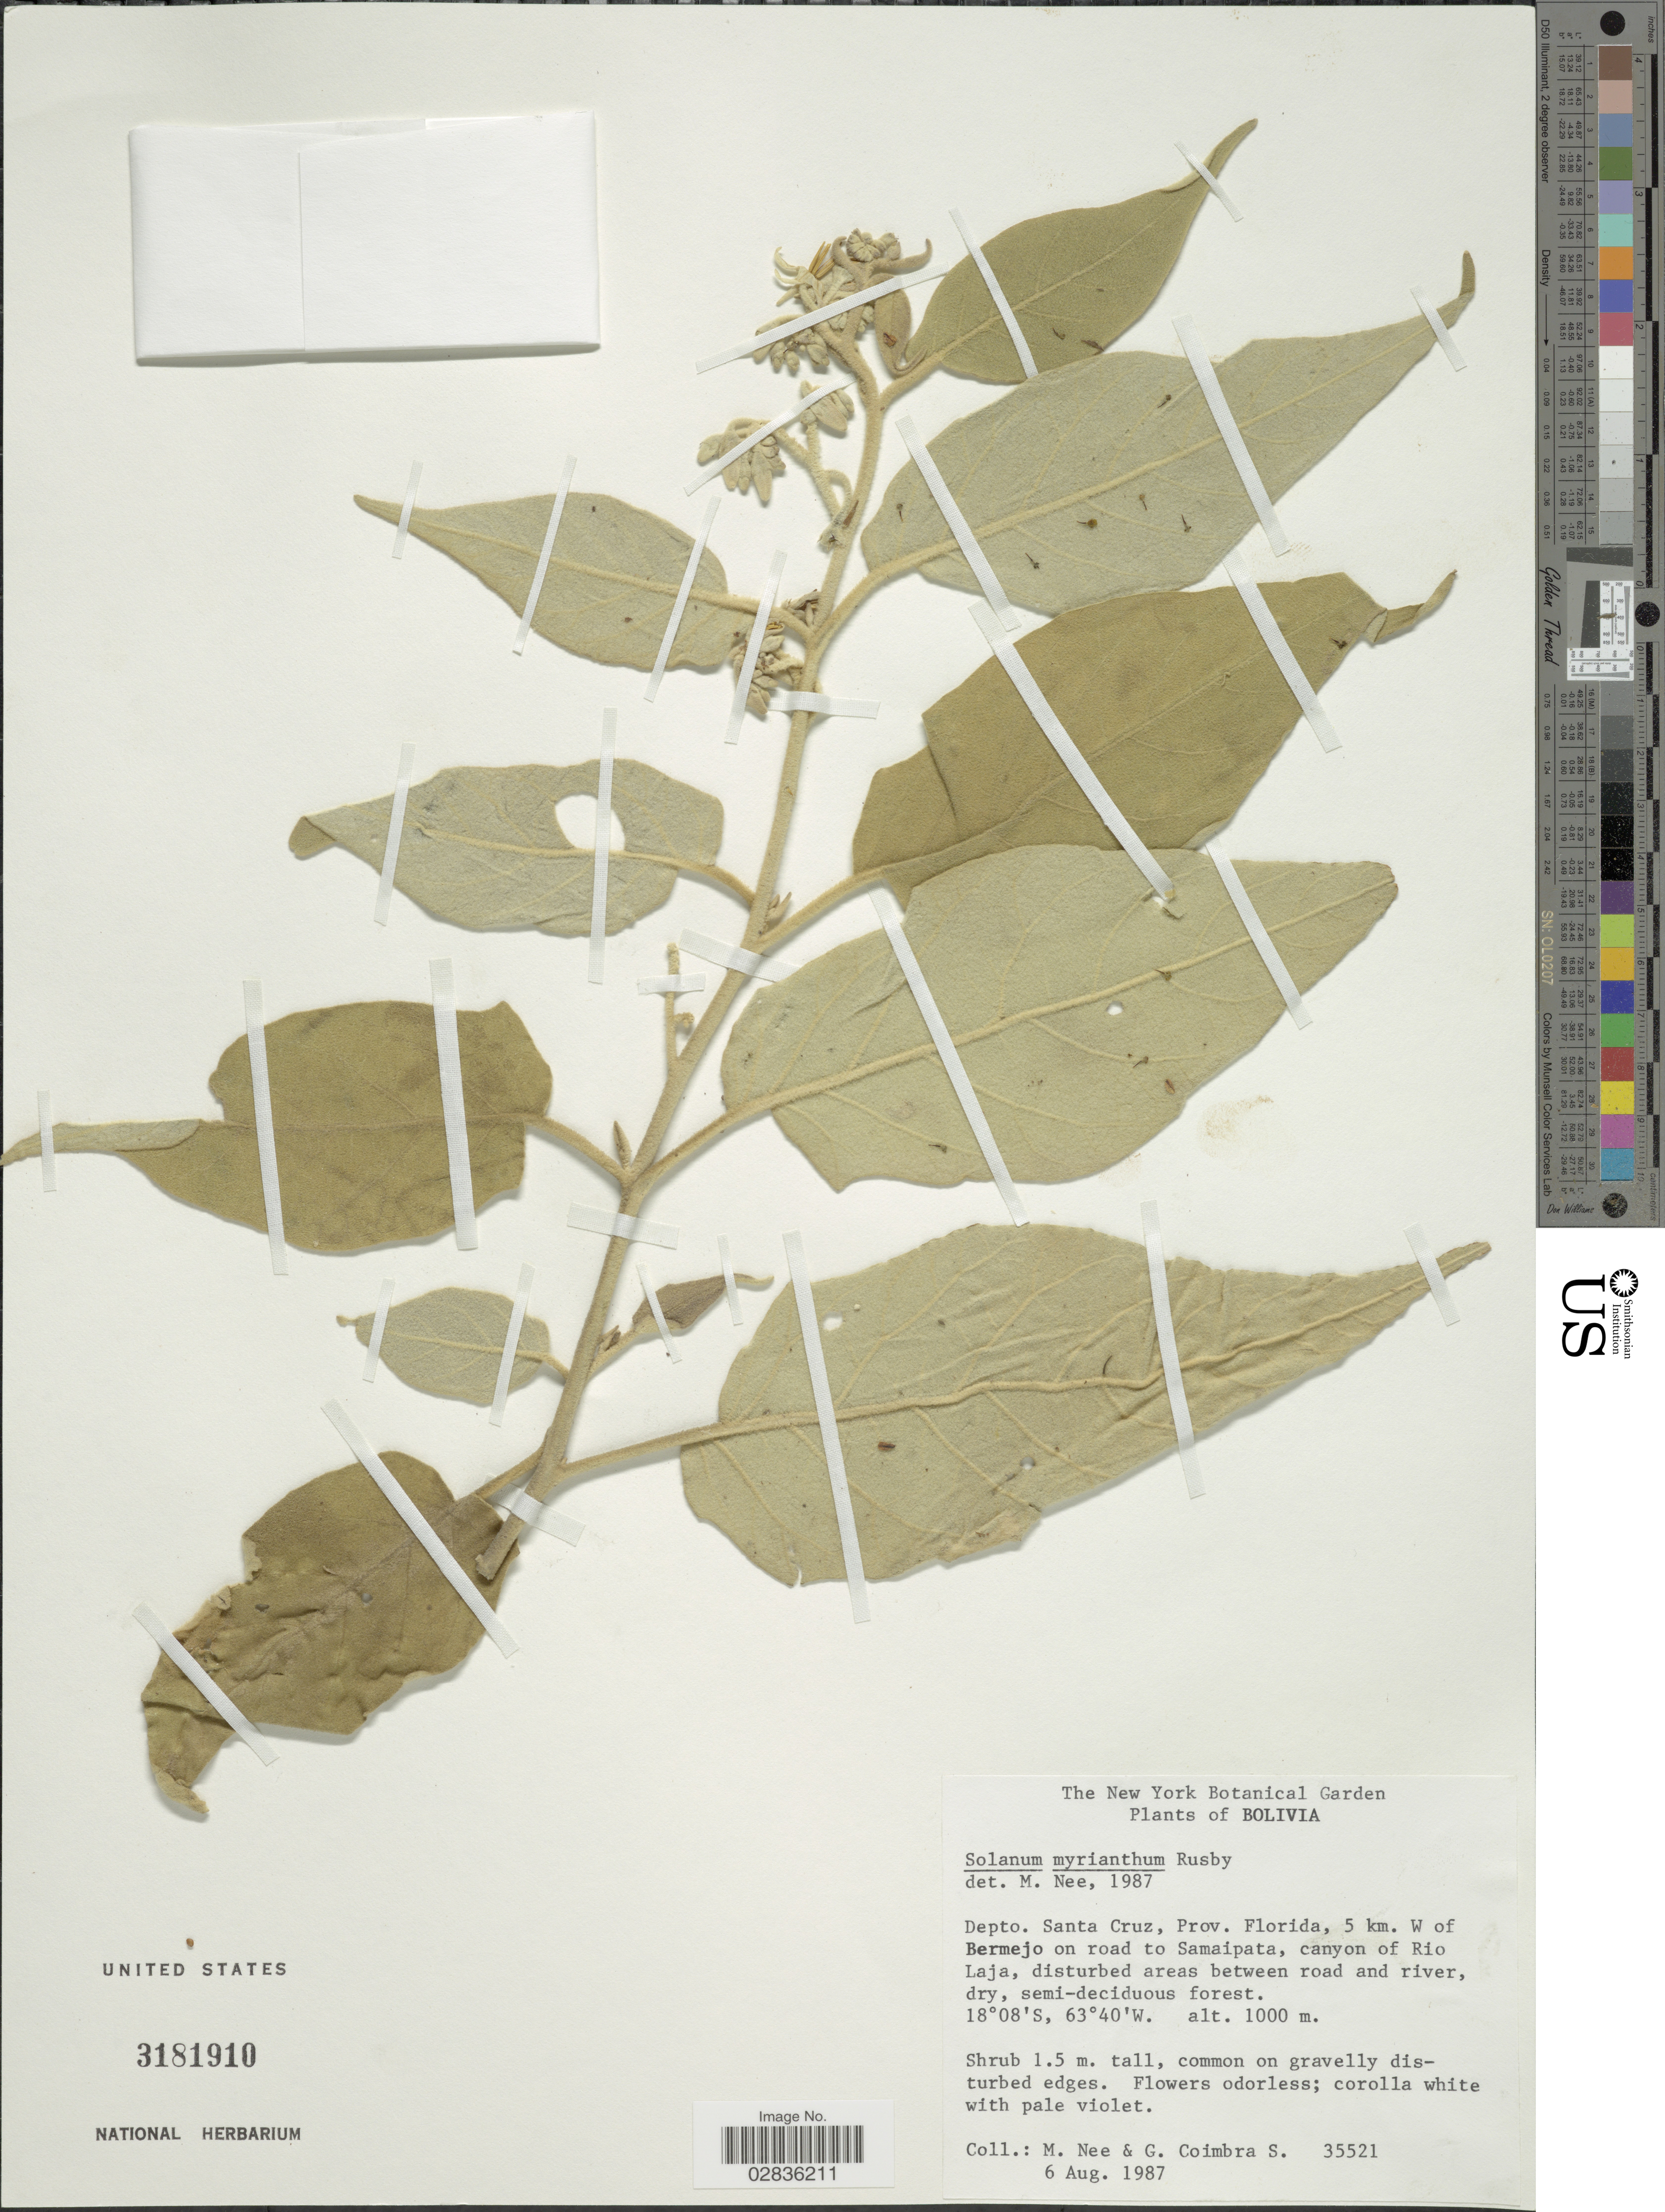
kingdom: Plantae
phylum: Tracheophyta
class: Magnoliopsida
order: Solanales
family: Solanaceae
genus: Solanum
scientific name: Solanum myrianthum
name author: Britton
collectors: M. Nee & G. Coimbra S.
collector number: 35521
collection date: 1987-08-06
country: Bolivia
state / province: Santa Cruz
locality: Prov. Florida, 5 km. W of Bermejo on road to Samaipata, canyon of Rio Laja, disturbed areas between road and river.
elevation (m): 1000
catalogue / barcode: US 3181910